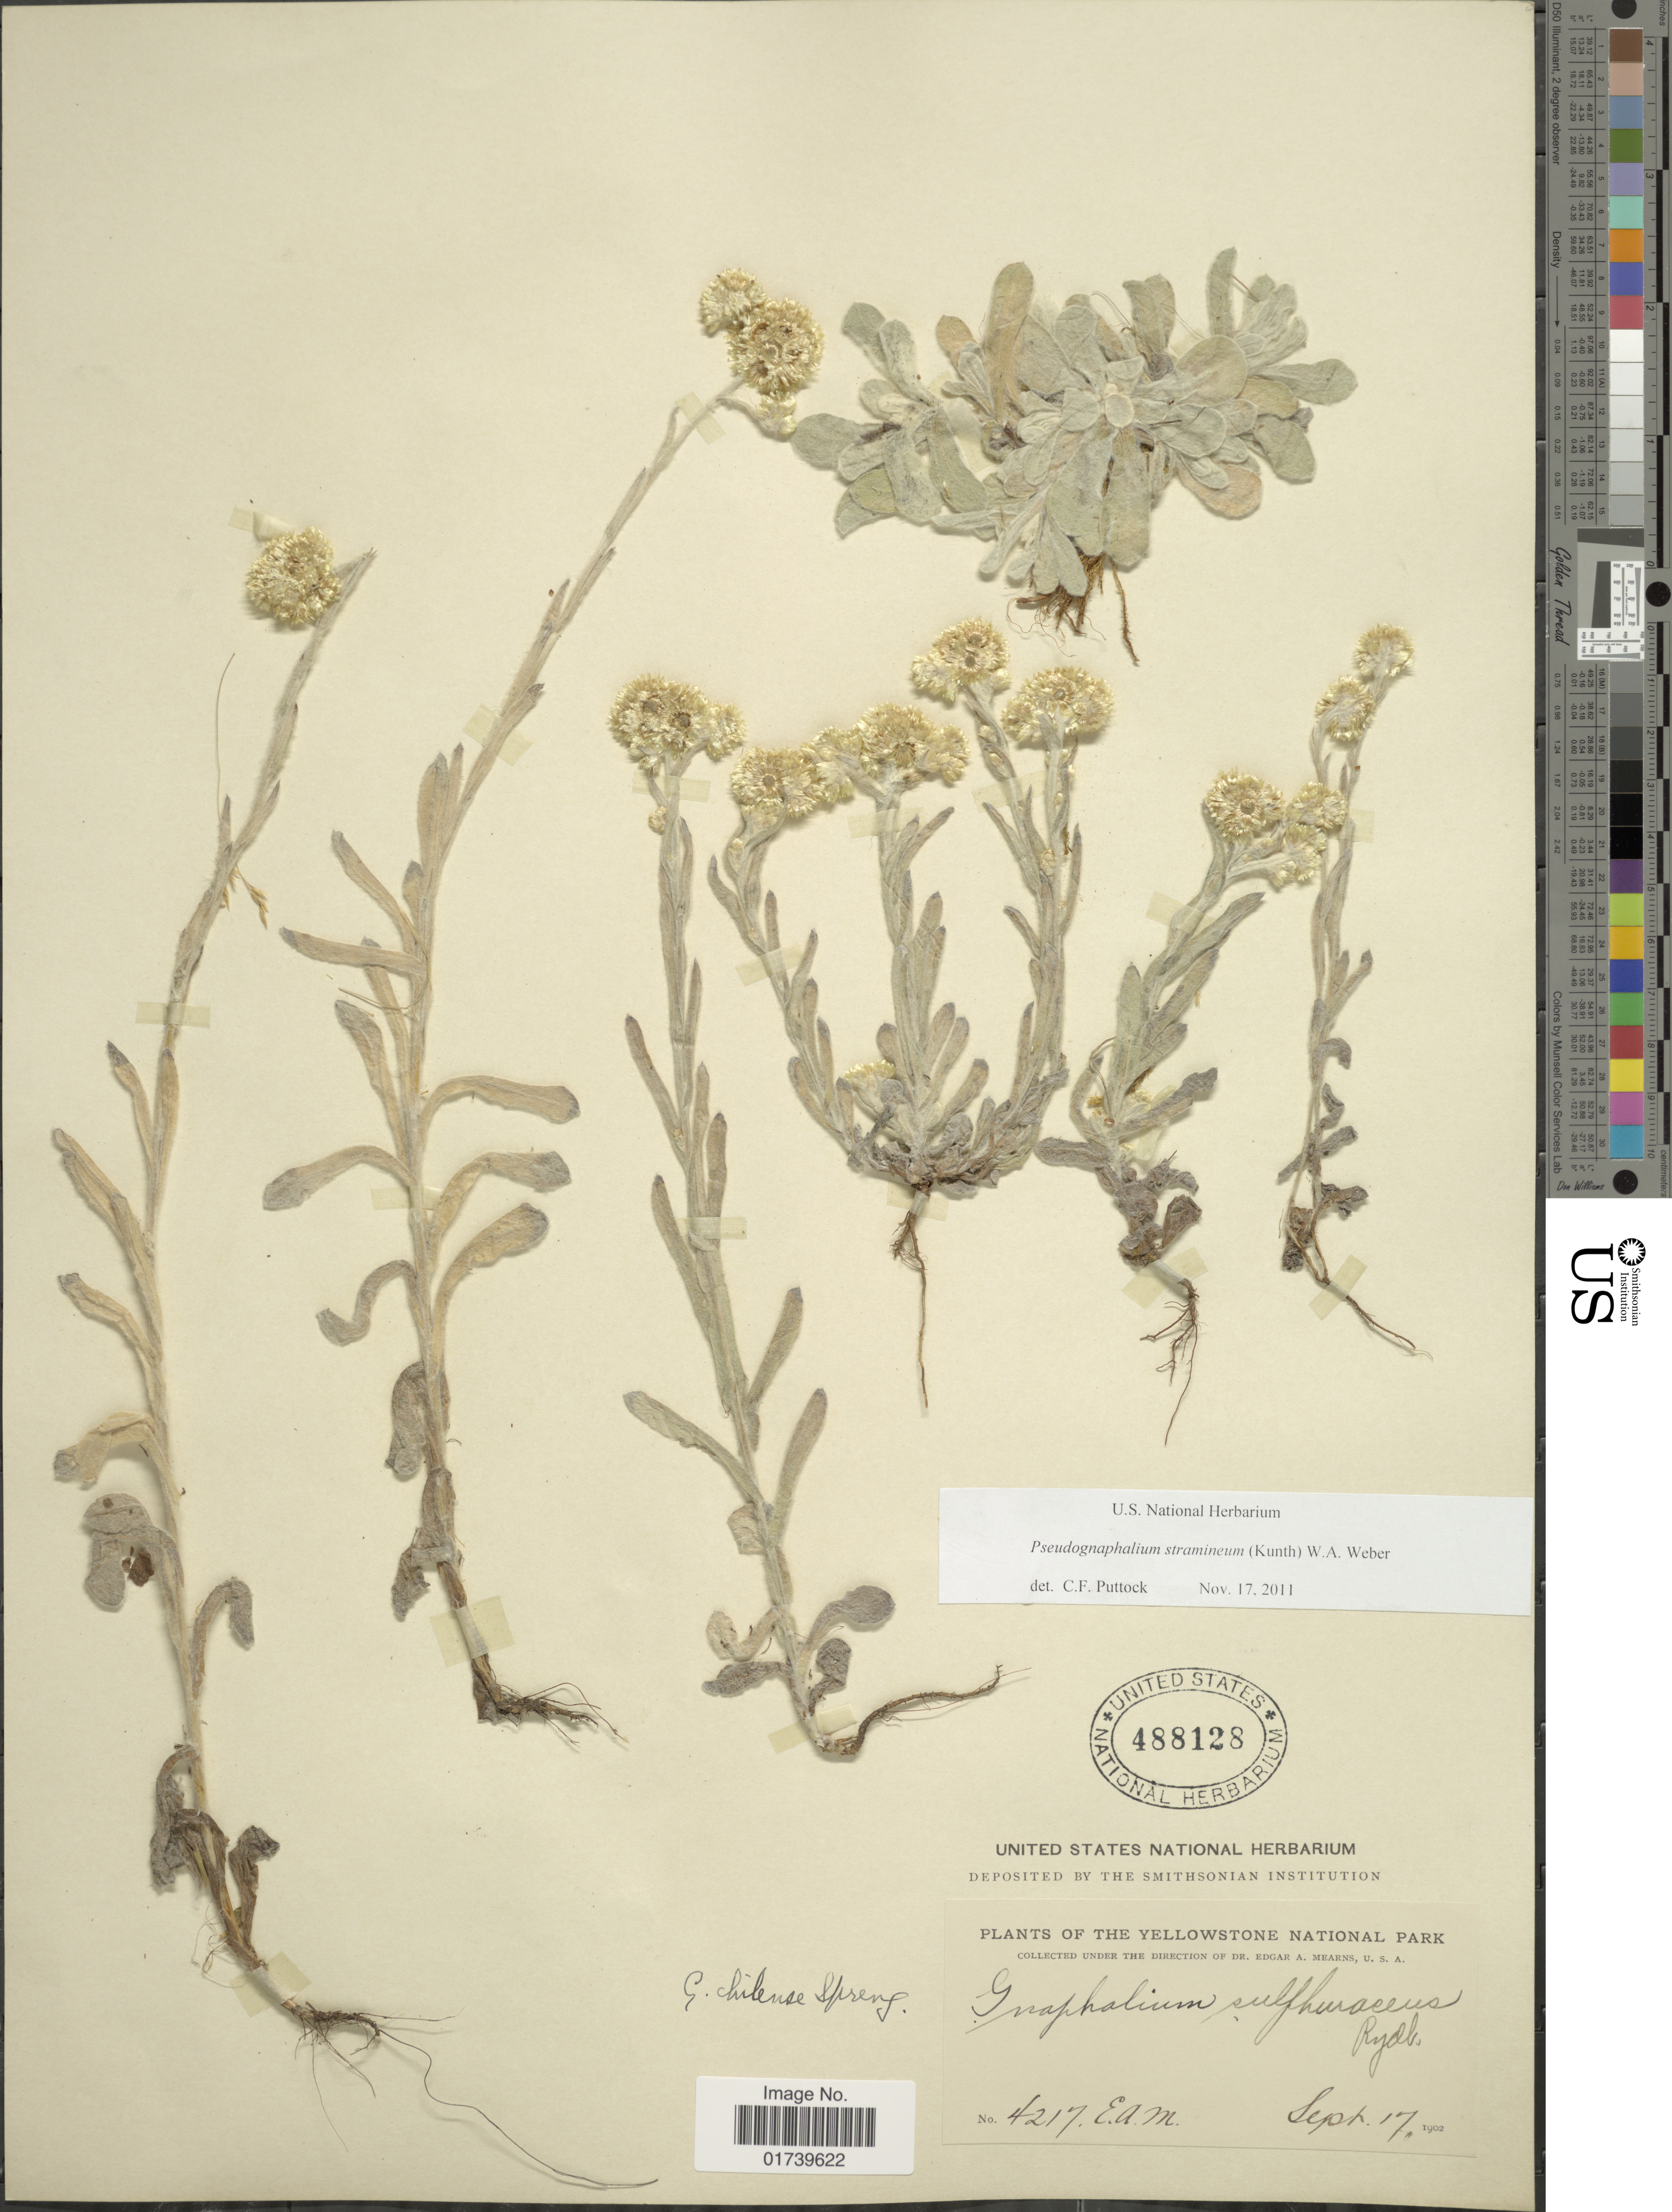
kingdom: Plantae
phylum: Tracheophyta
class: Magnoliopsida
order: Asterales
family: Asteraceae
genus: Pseudognaphalium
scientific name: Pseudognaphalium stramineum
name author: (Kunth) Anderb.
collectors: E. A. Mearns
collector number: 4217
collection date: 1902-09-17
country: United States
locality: Yellowstone National Park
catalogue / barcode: US 488128